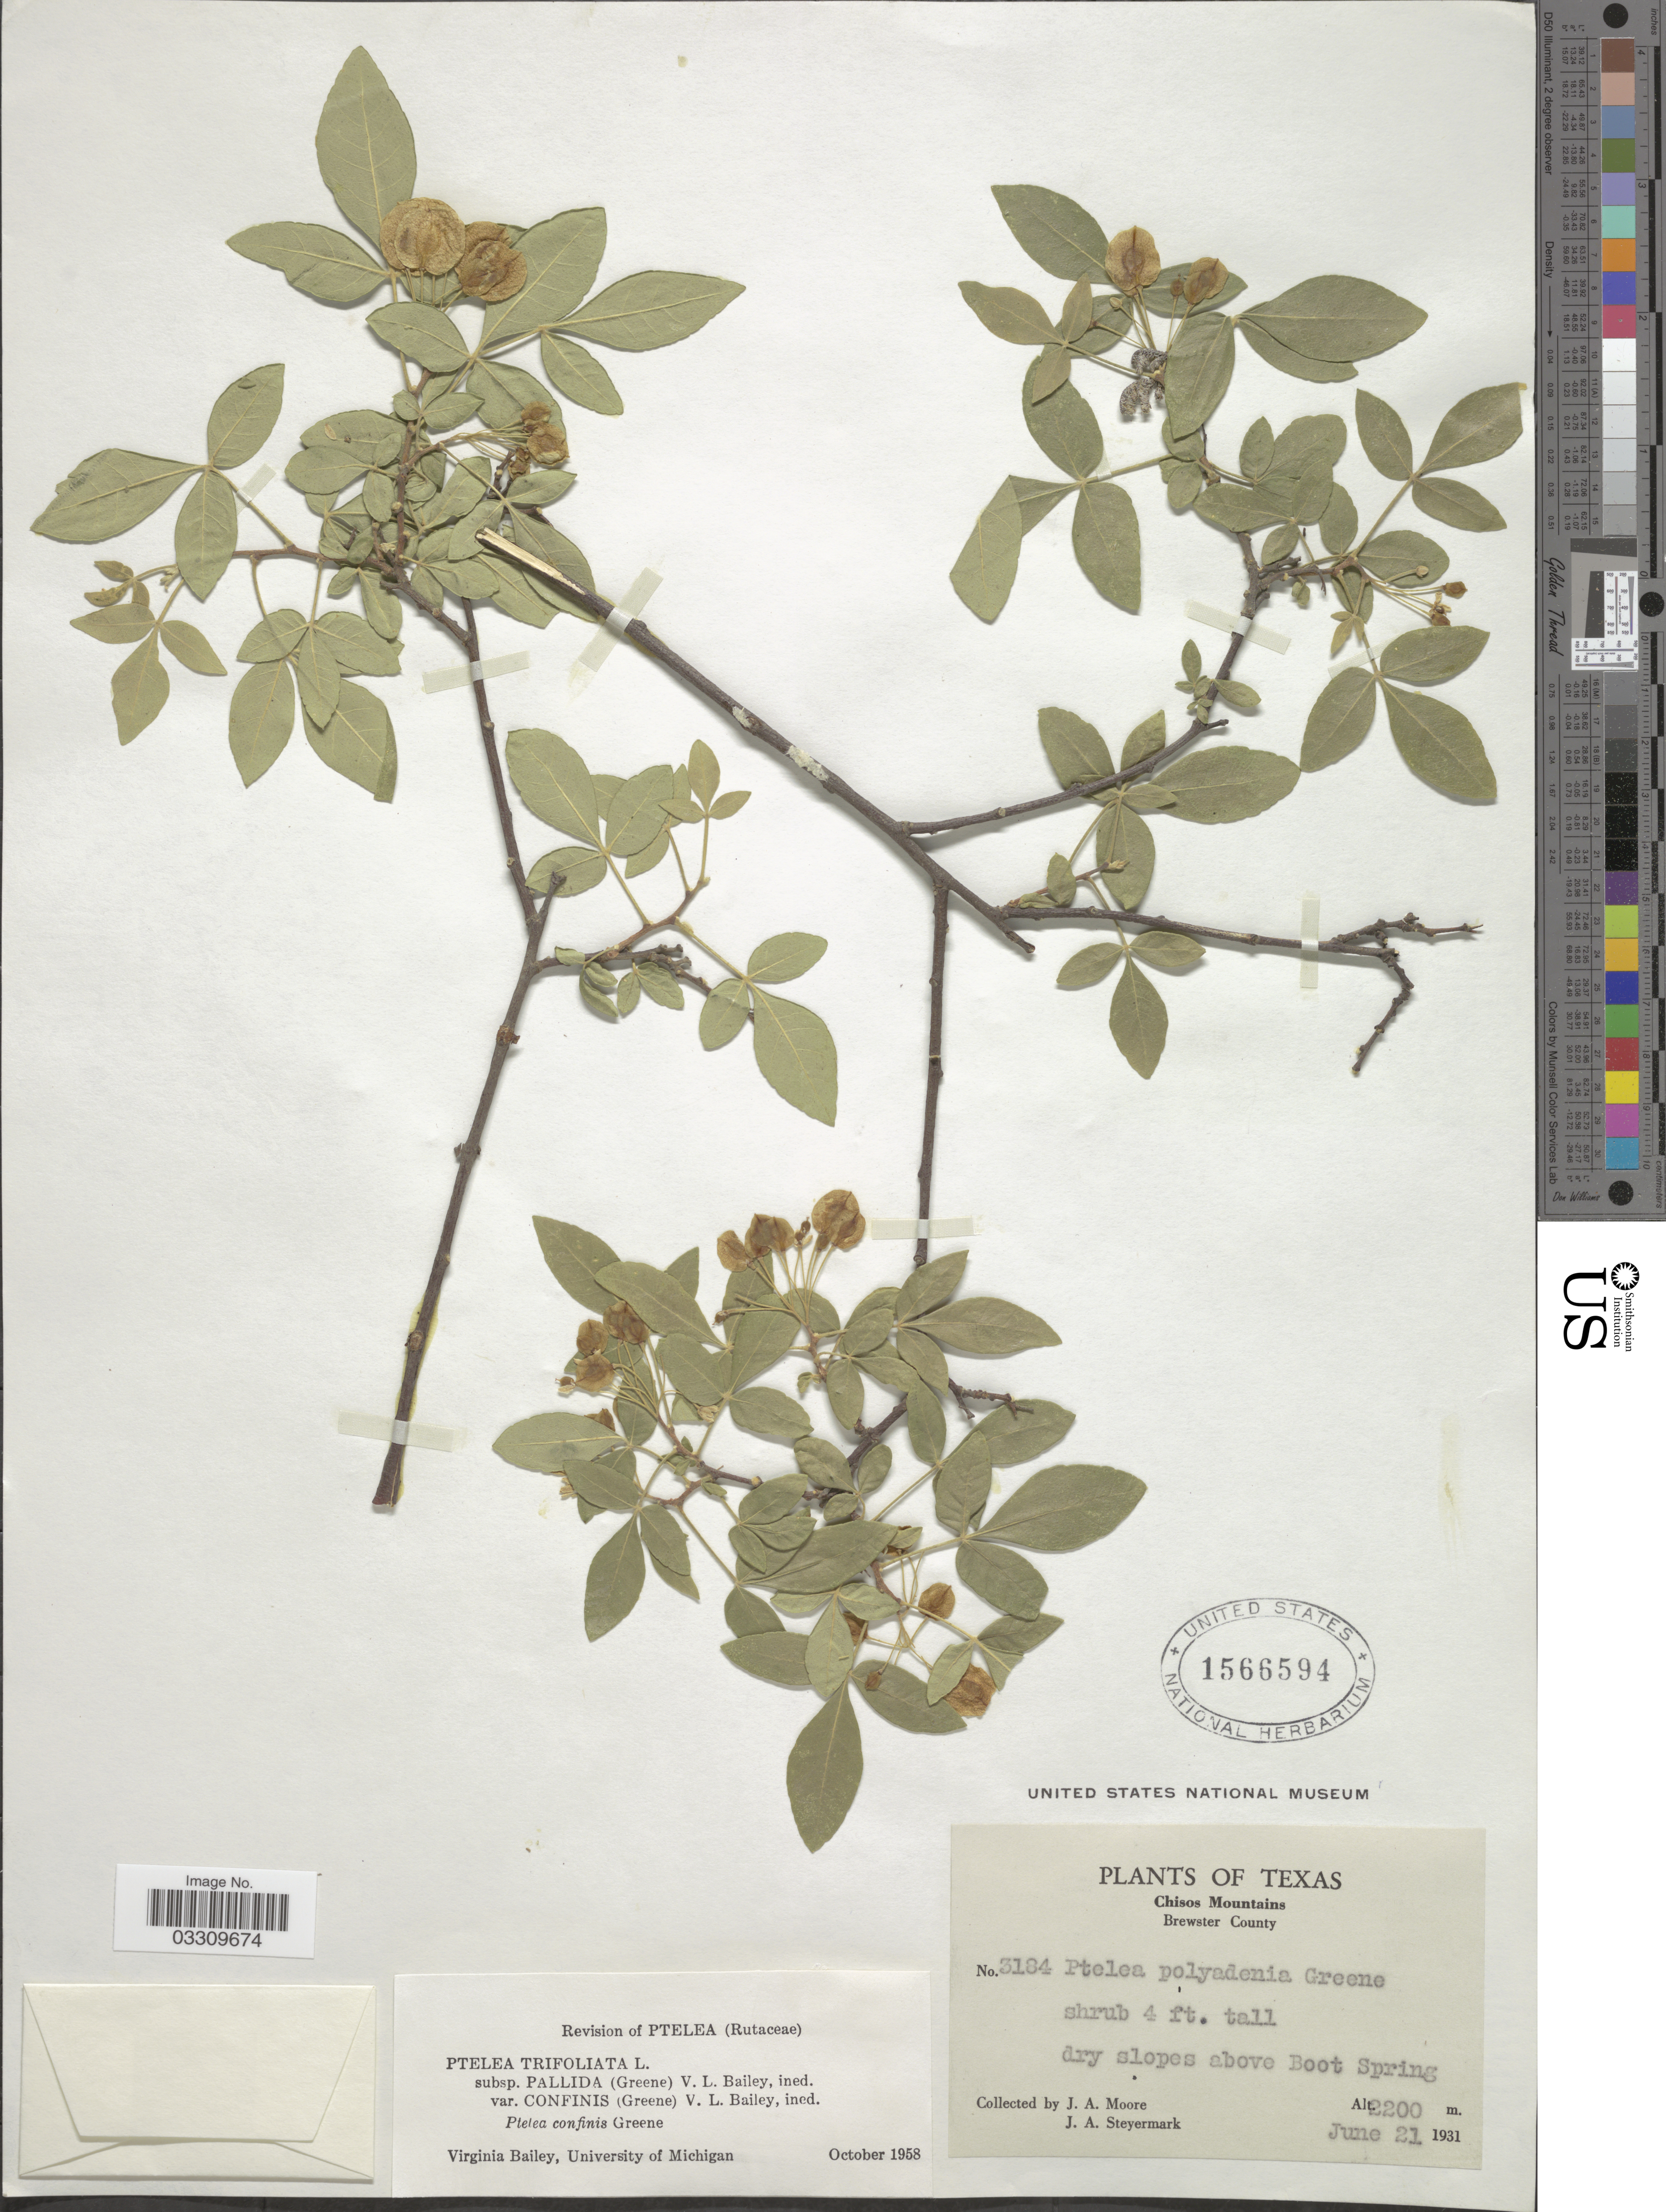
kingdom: Plantae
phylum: Tracheophyta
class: Magnoliopsida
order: Sapindales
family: Rutaceae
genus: Ptelea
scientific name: Ptelea trifoliata var. confinis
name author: (S.W. Greene) V. L. Bailey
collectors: J. A. Moore & J. Steyermark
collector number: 3184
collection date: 1931-06-21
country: United States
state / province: Texas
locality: Chisos Mountains, Brewster County, dry slopes above Boot Spring.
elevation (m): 2200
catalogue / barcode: US 1566594